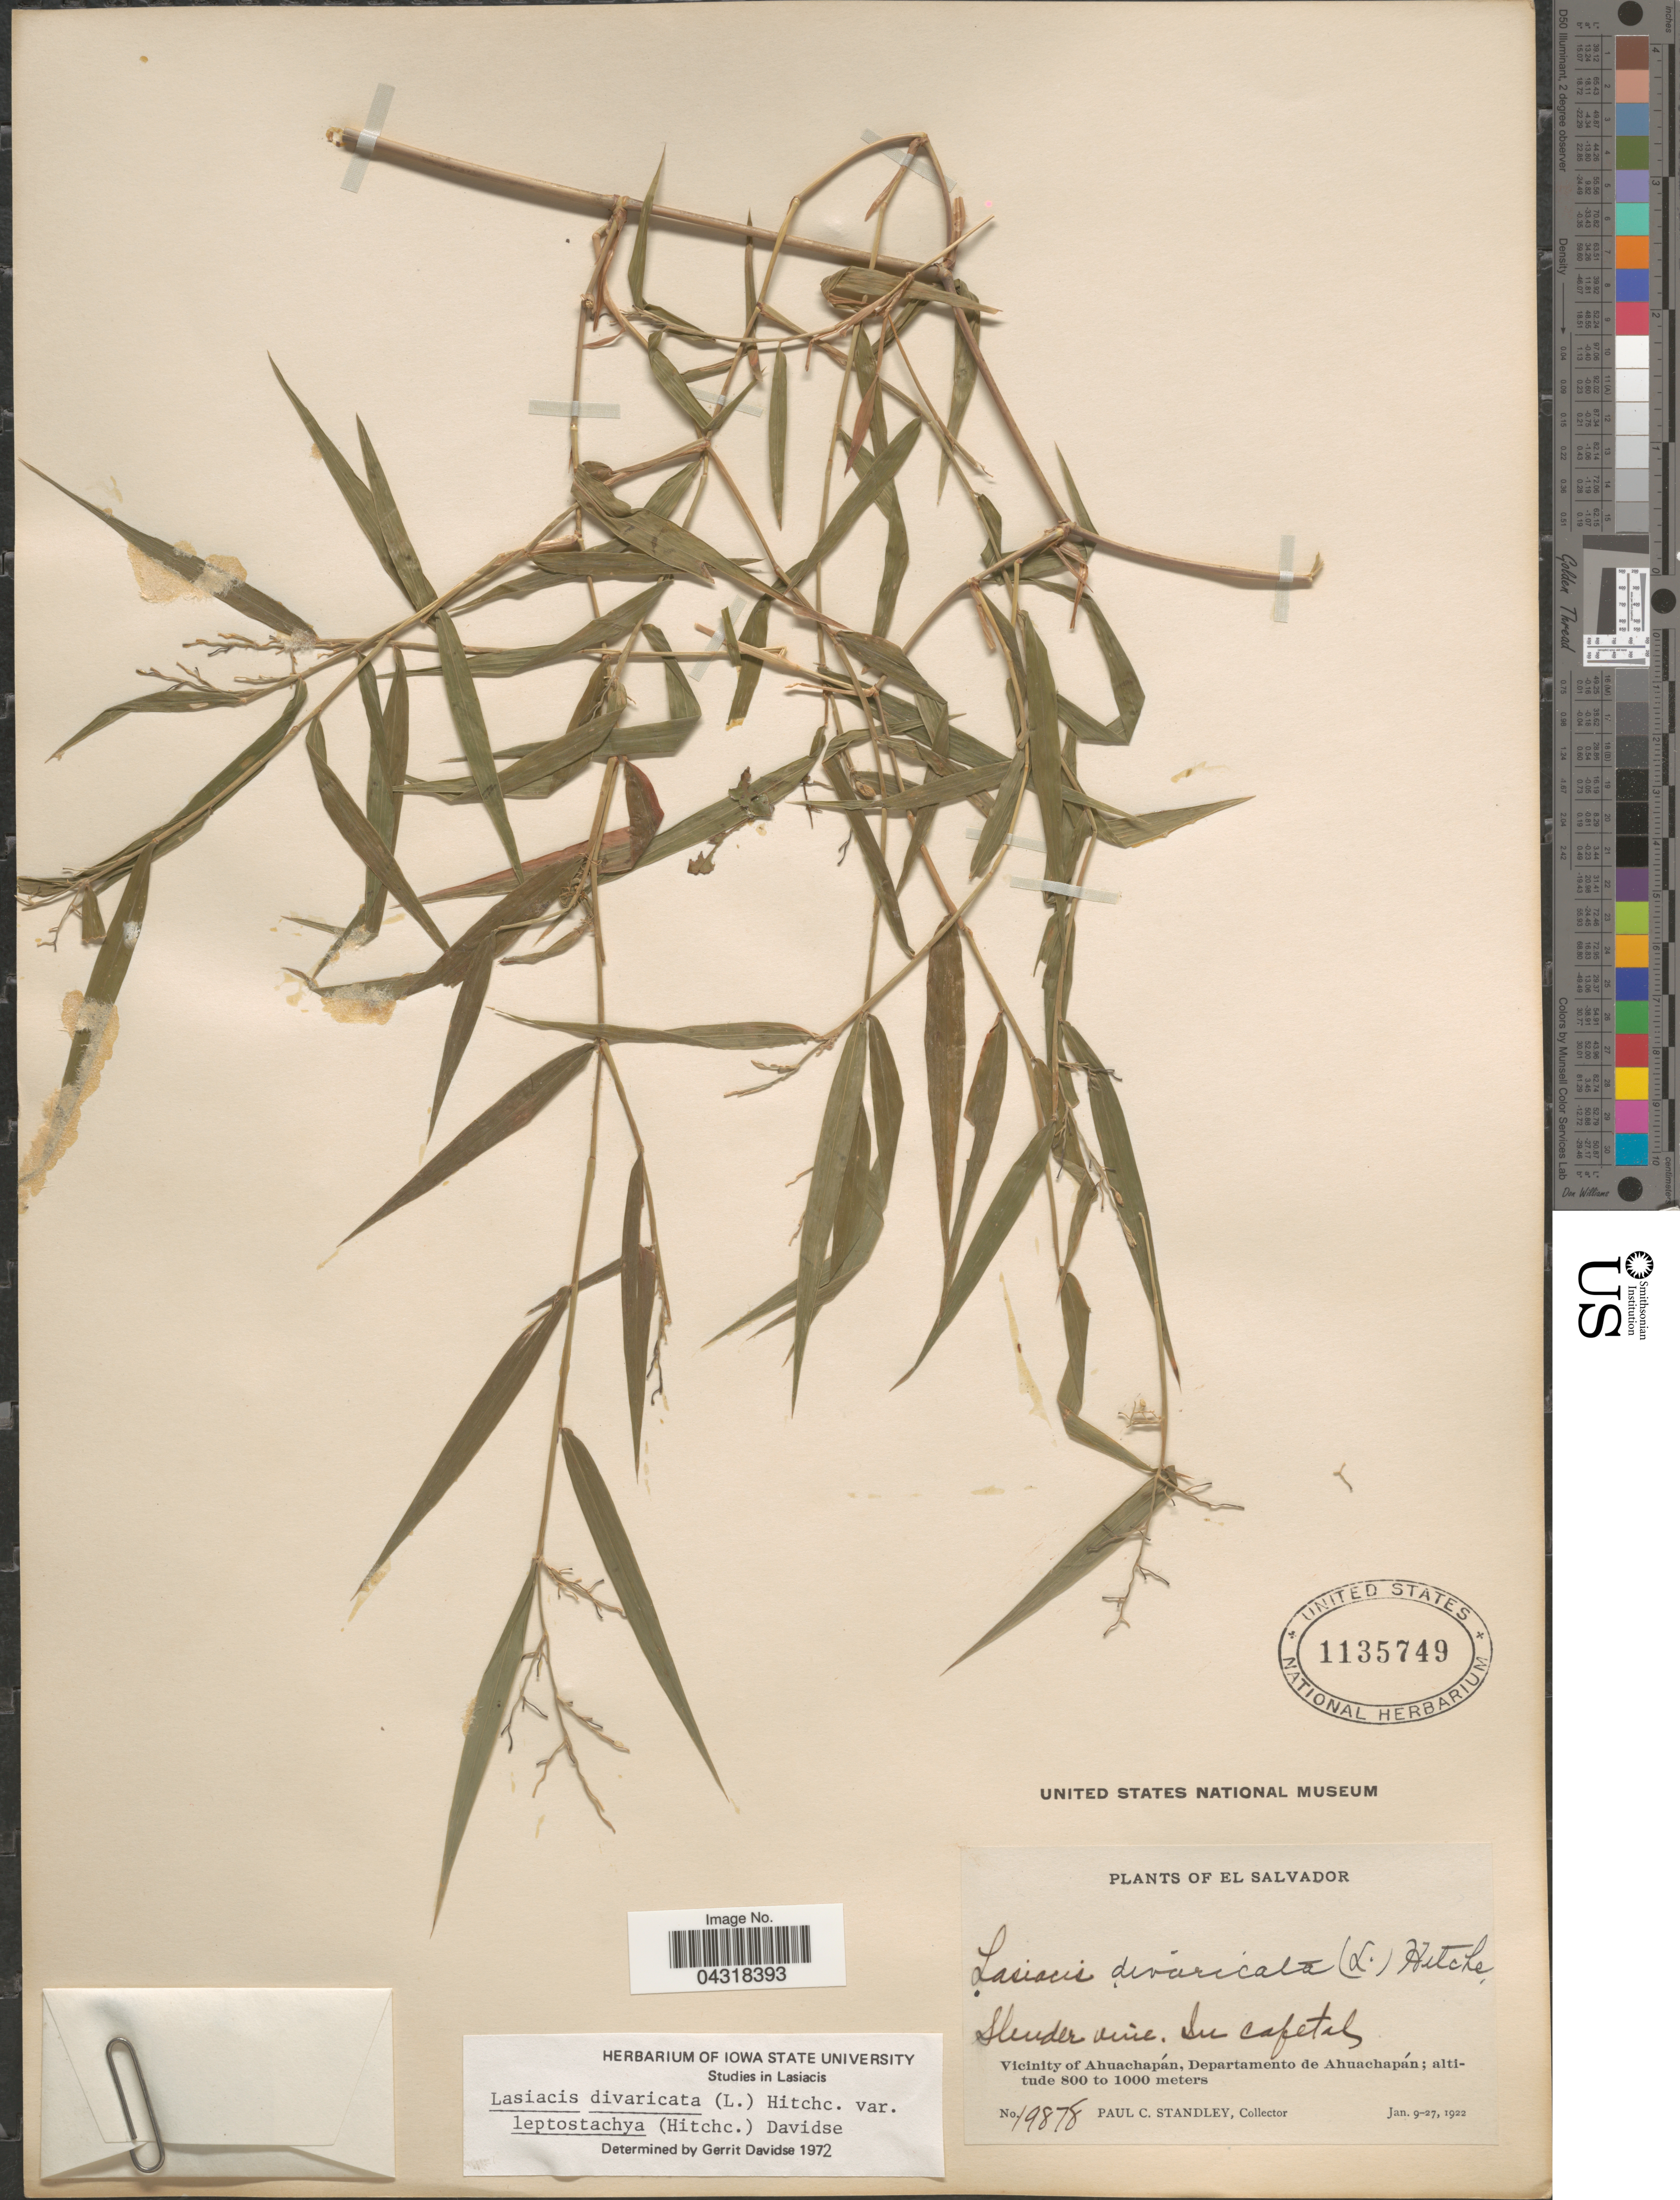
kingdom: Plantae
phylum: Tracheophyta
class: Liliopsida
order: Poales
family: Poaceae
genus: Lasiacis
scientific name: Lasiacis divaricata var. leptostachya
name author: (Hitchc.) Davidse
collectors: P. C. Standley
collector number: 19878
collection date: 1922-01-09/1922-01-27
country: El Salvador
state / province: Ahuachapan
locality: In cafetals. Vicinity of Ahuachapán, Departamento de Ahuachapán.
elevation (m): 800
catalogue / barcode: US 1135749